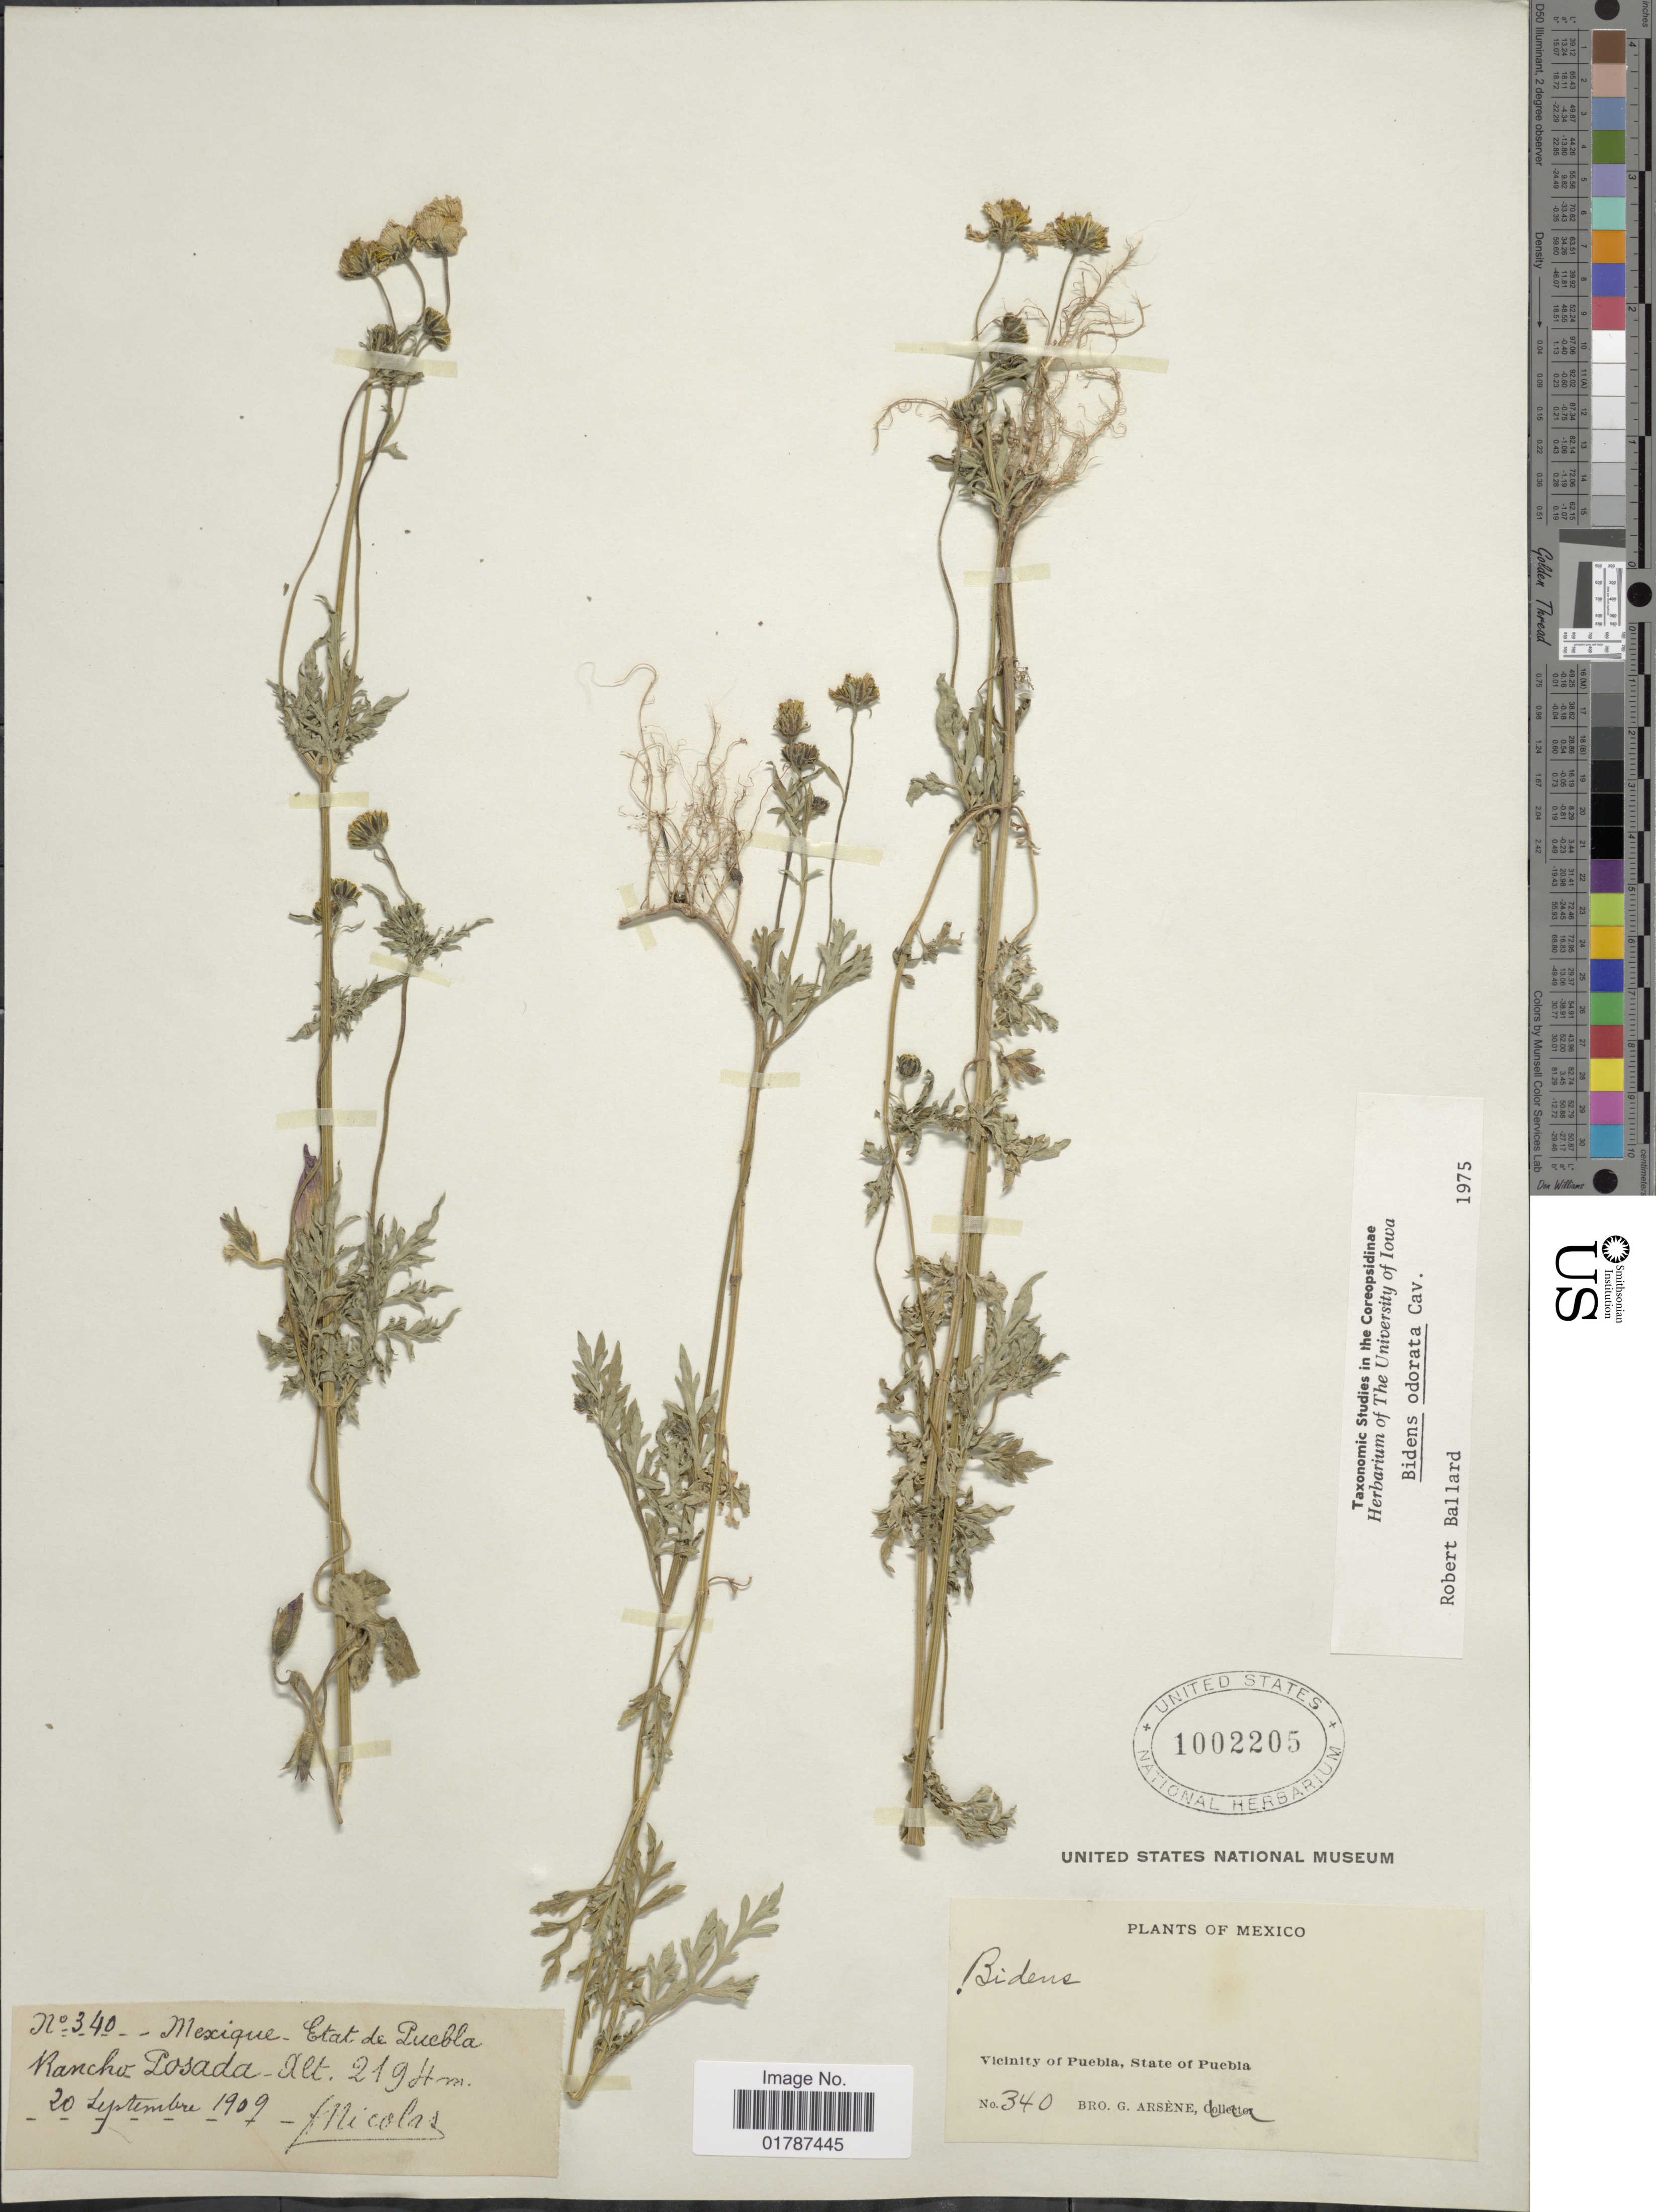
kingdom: Plantae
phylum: Tracheophyta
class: Magnoliopsida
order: Asterales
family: Asteraceae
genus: Bidens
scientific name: Bidens odorata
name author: Cav.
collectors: Bro. G. Arsène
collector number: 340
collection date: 1909-09-20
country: Mexico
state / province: Puebla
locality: Etat de Puebla, Rancho Posada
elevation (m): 2194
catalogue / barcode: US 1002205